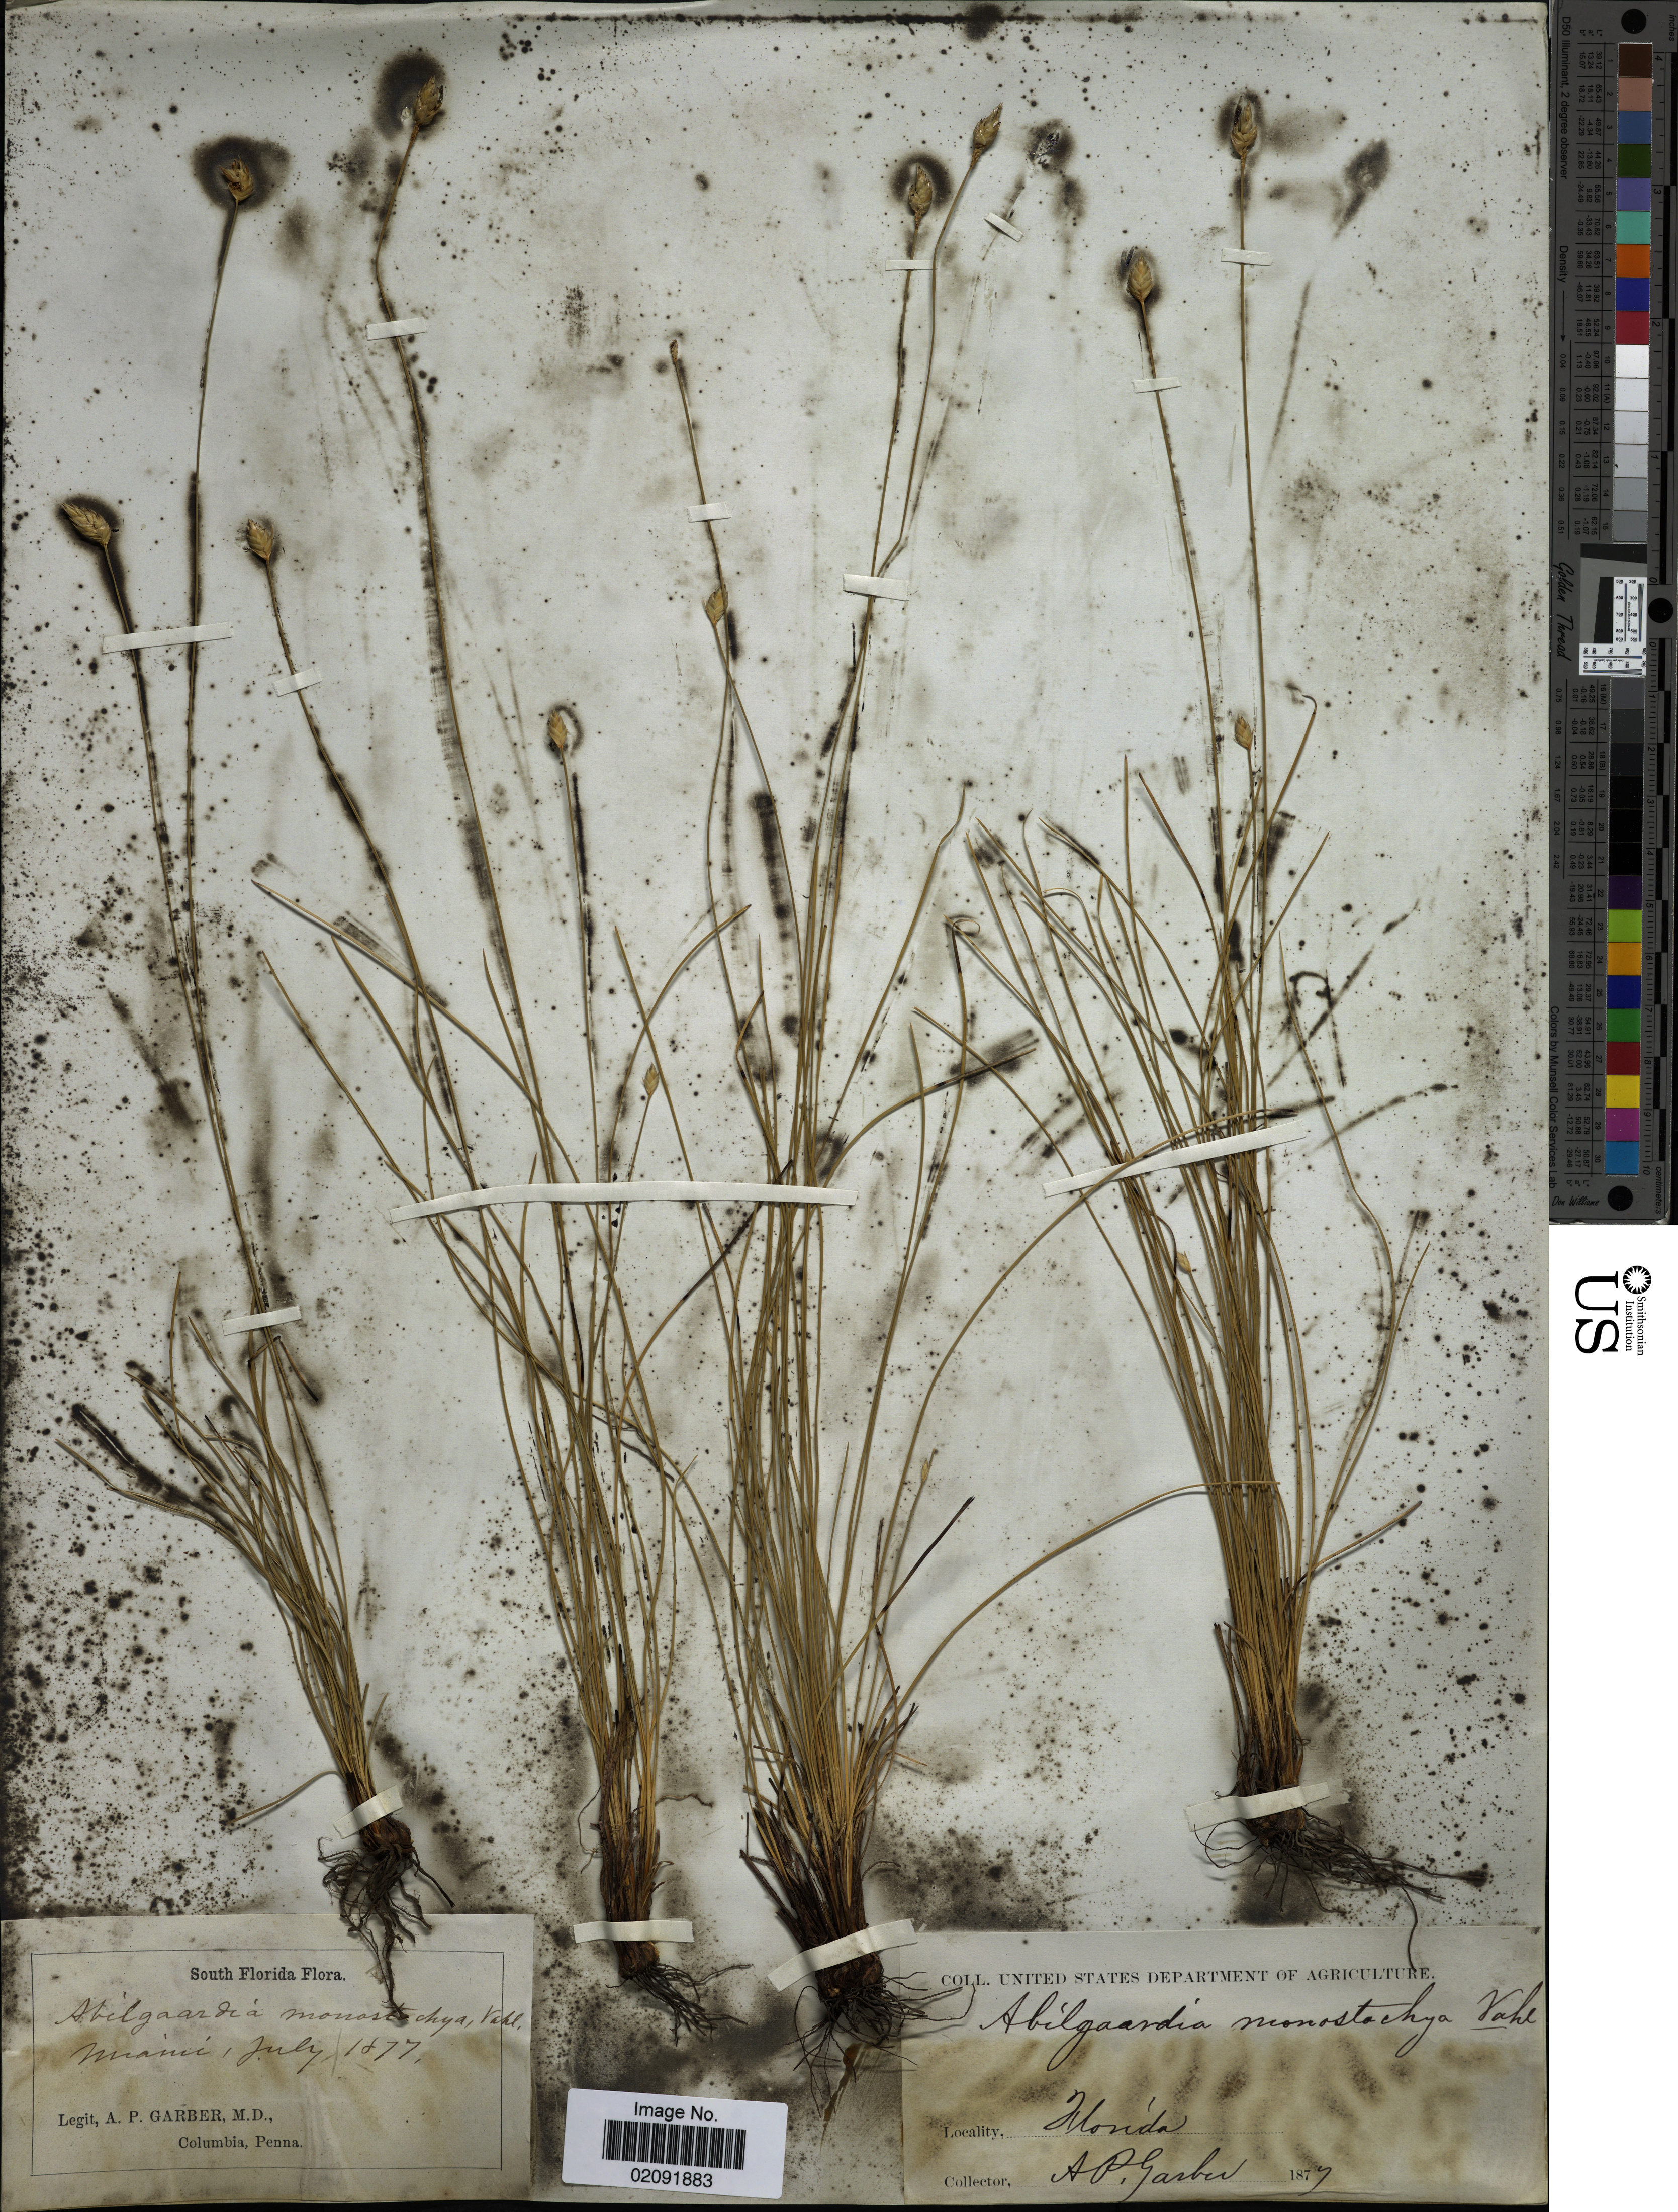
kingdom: Plantae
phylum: Tracheophyta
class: Liliopsida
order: Poales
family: Cyperaceae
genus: Abildgaardia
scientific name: Abildgaardia ovata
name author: (Burm. f.) Kral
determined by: Strong, Mark T., (BOT), Smithsonian Institution - National Museum of Natural History (UNITED STATES)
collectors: A. P. Garber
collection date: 1877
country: United States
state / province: Florida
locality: Miami, South Florida